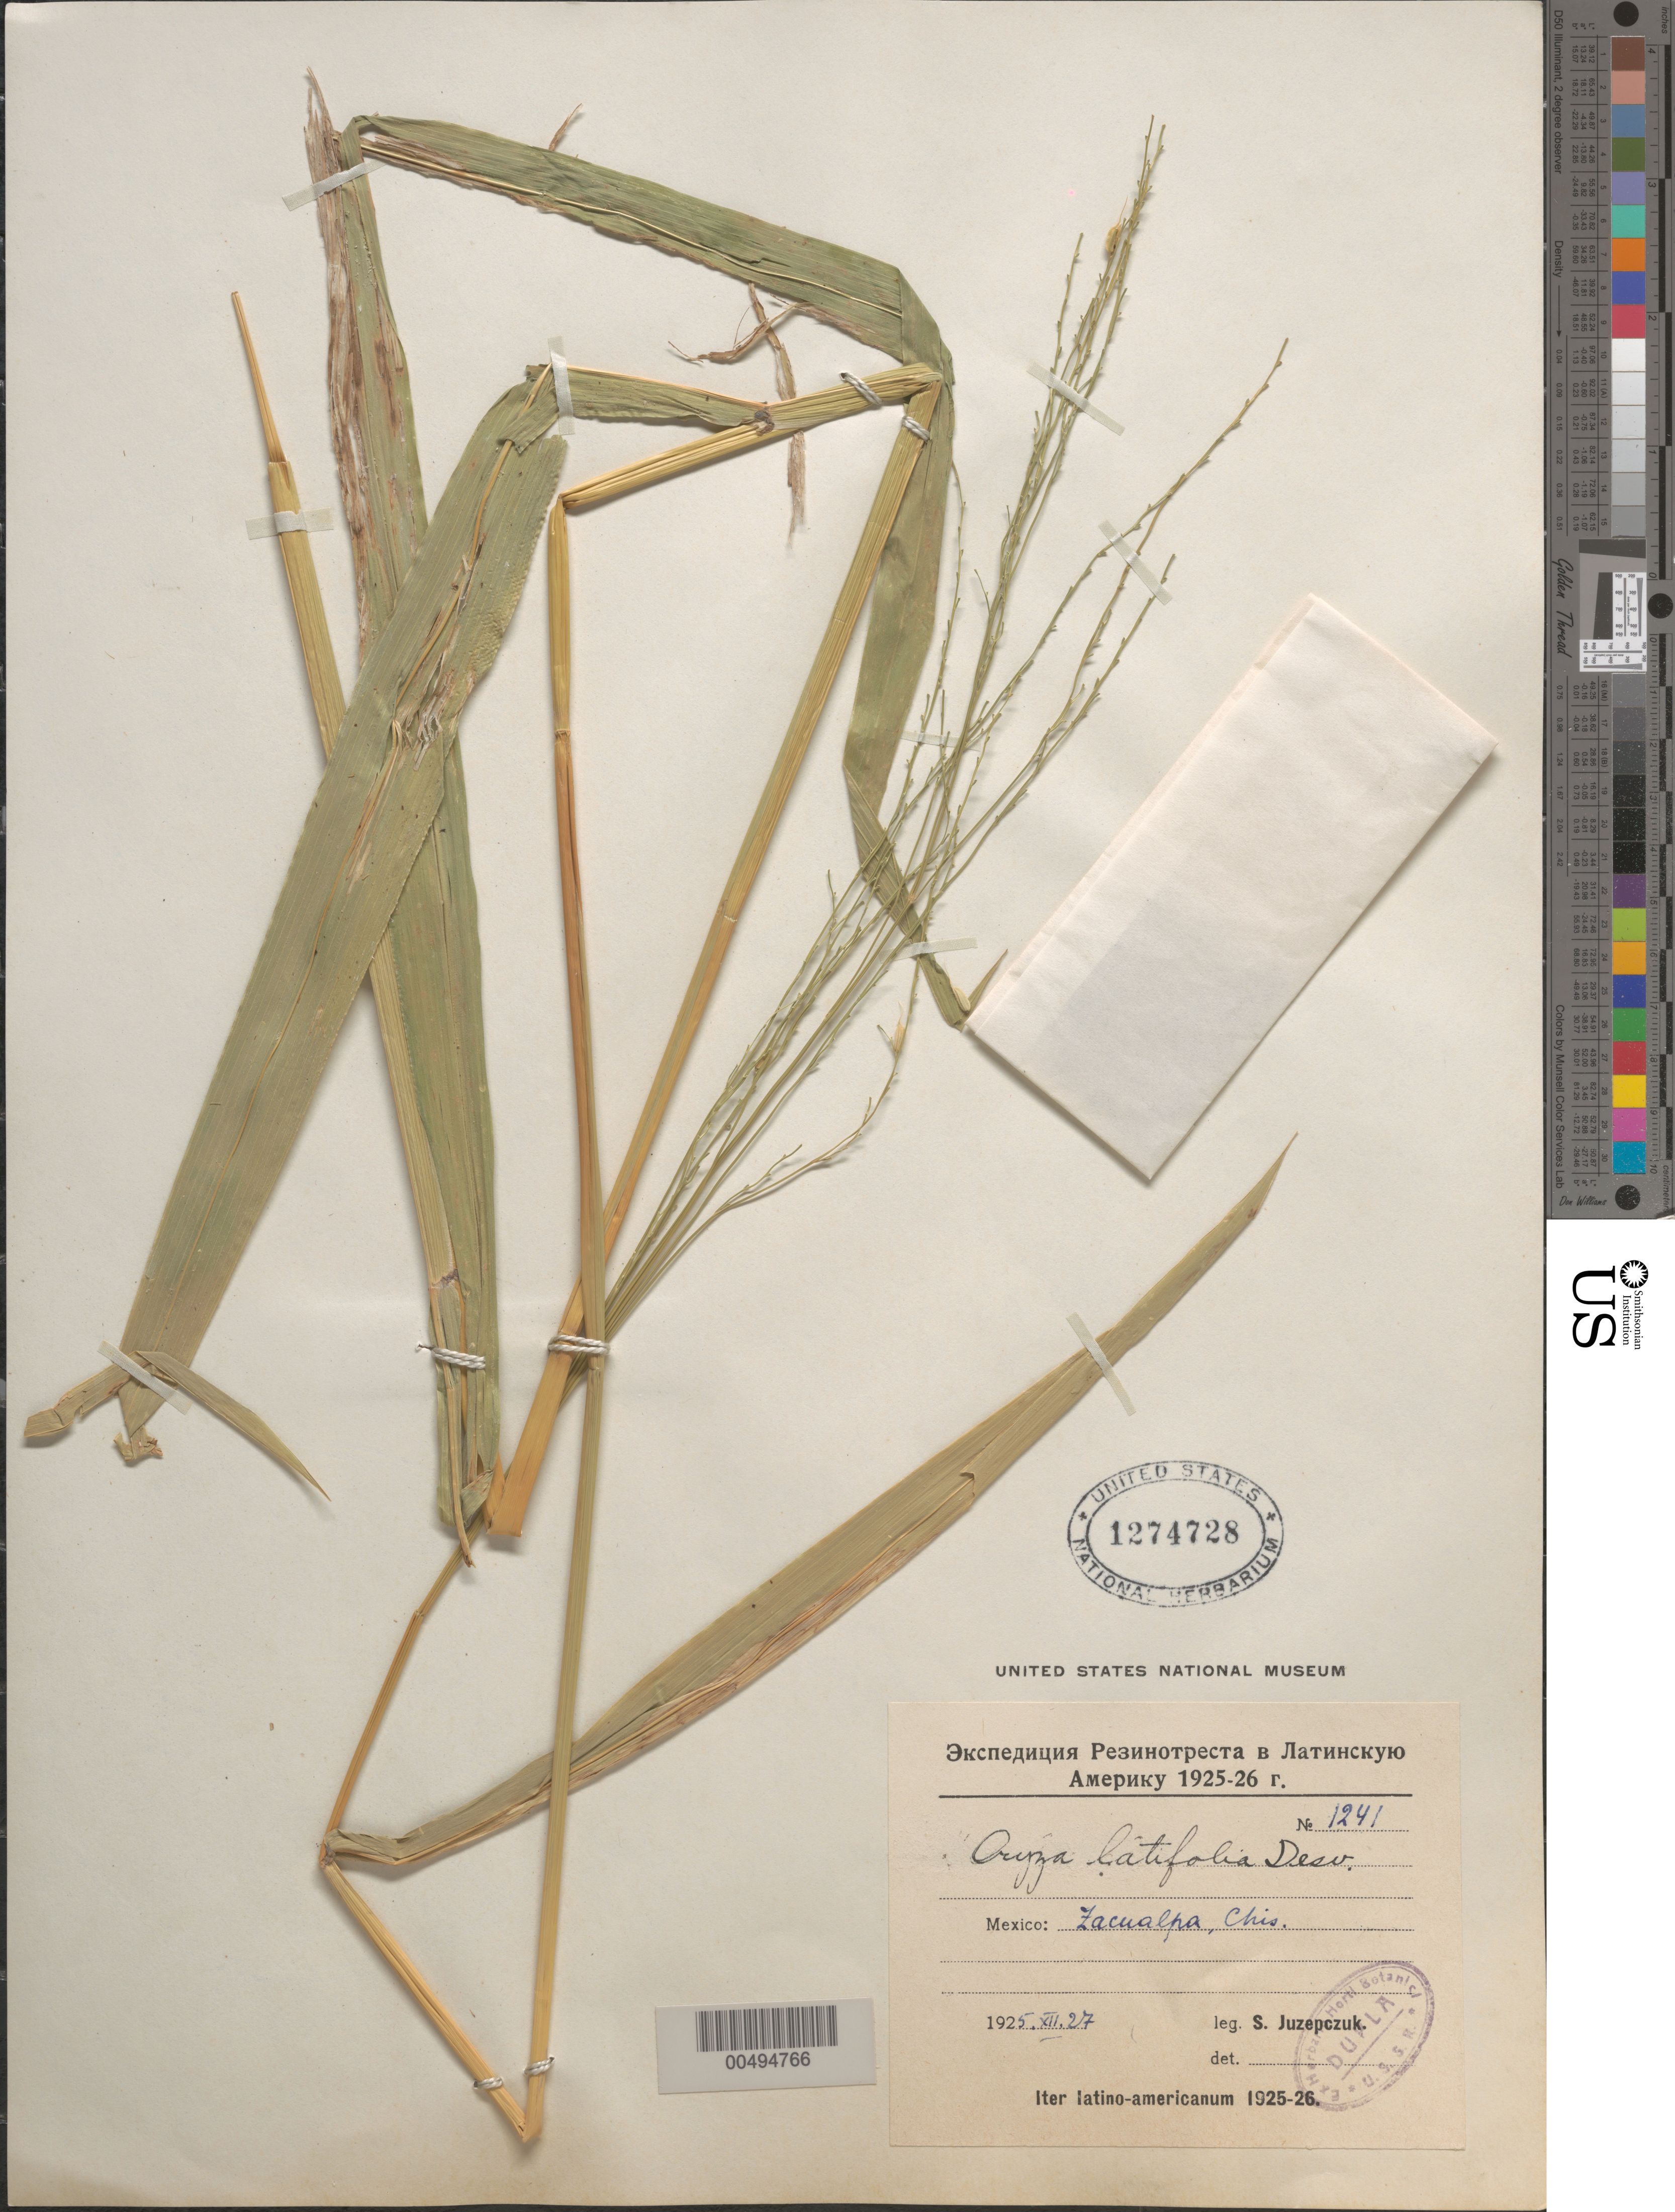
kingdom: Plantae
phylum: Tracheophyta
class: Liliopsida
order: Poales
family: Poaceae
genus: Oryza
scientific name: Oryza latifolia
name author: Desv.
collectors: S. V. Juzepczuk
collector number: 1241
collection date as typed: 27 Dec 1925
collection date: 1925-12-27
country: Mexico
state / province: Chiapas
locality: Zacualpa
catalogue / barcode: US 1274728